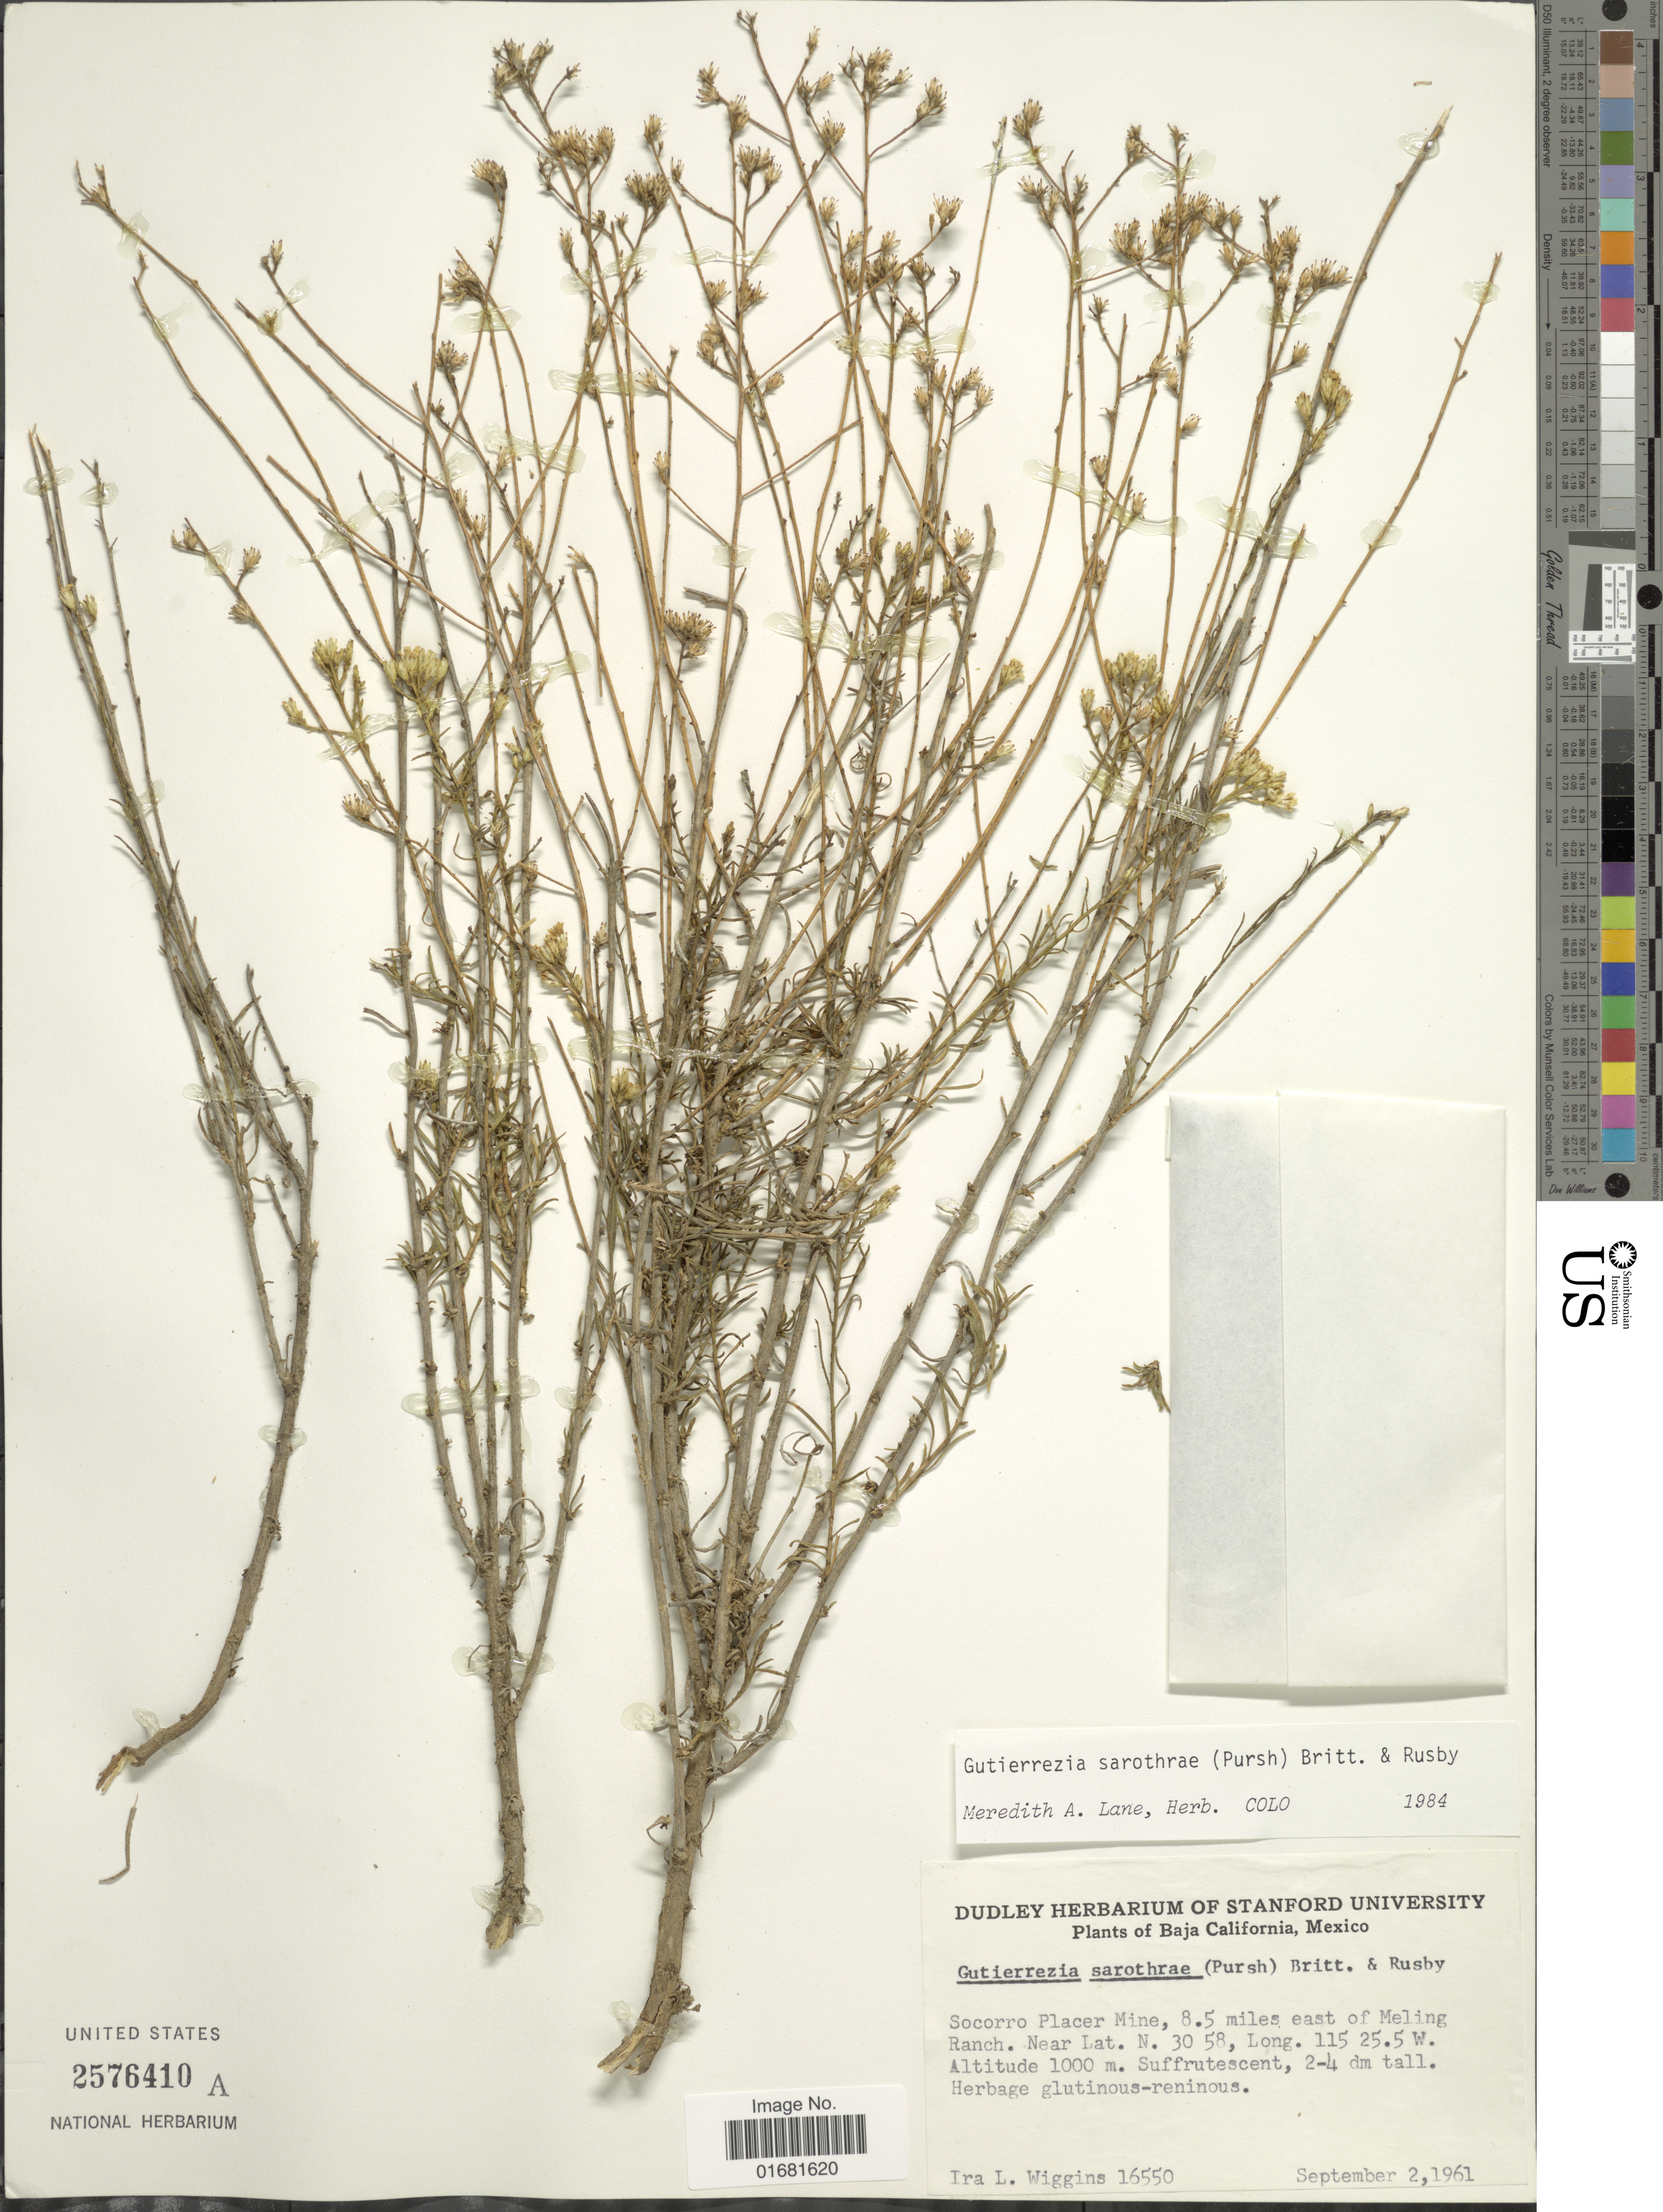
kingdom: Plantae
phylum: Tracheophyta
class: Magnoliopsida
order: Asterales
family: Asteraceae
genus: Gutierrezia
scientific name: Gutierrezia sarothrae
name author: (Pursh) Britton & Rusby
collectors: I. L. Wiggins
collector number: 16550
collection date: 1961-09-02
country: Mexico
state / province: Baja California Norte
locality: Baja California, Mexico. Socorro Placer Mine, 8. miles east of Meling Ranch.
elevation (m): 1000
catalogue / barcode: US 2576410A